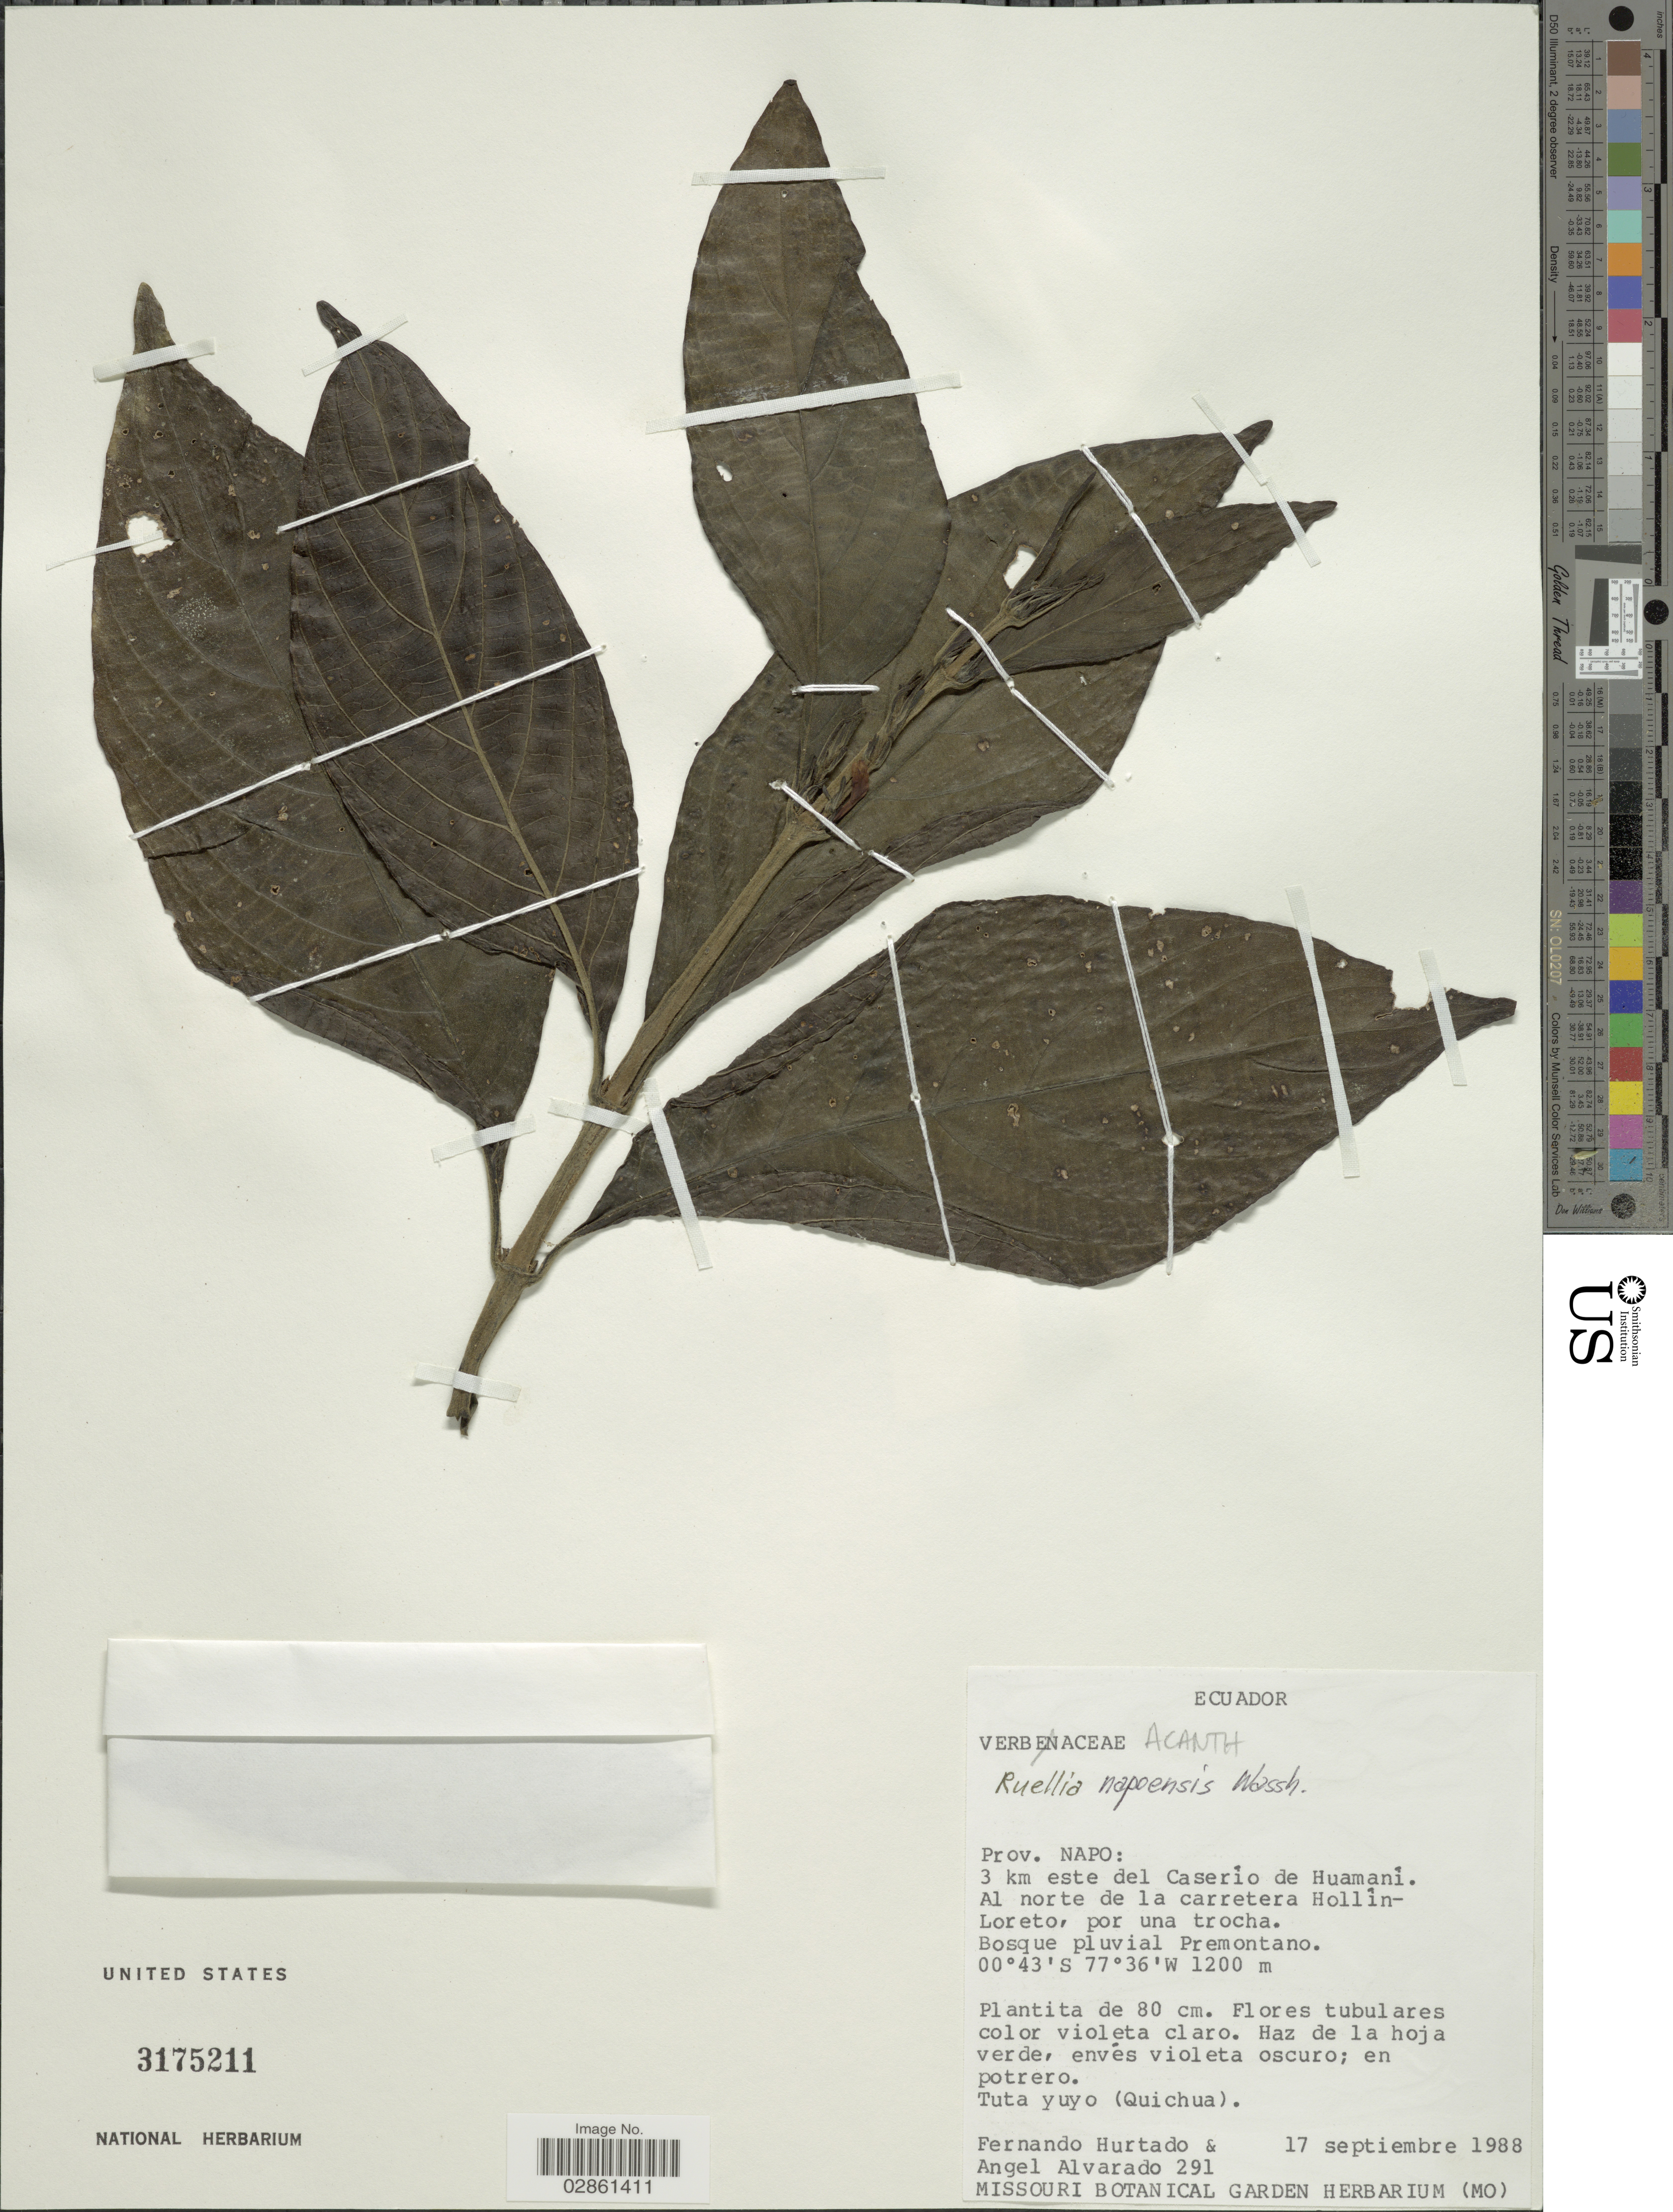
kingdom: Plantae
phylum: Tracheophyta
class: Magnoliopsida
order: Lamiales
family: Acanthaceae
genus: Ruellia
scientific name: Ruellia napoensis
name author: Wassh.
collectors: F. Hurtado & A. Alvarado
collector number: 291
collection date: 1988-09-17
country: Ecuador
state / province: Napo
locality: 3 km este del Caserío de Huamaní. Al norte de la carretera Hollín-Loreto.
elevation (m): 1200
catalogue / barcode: US 3175211